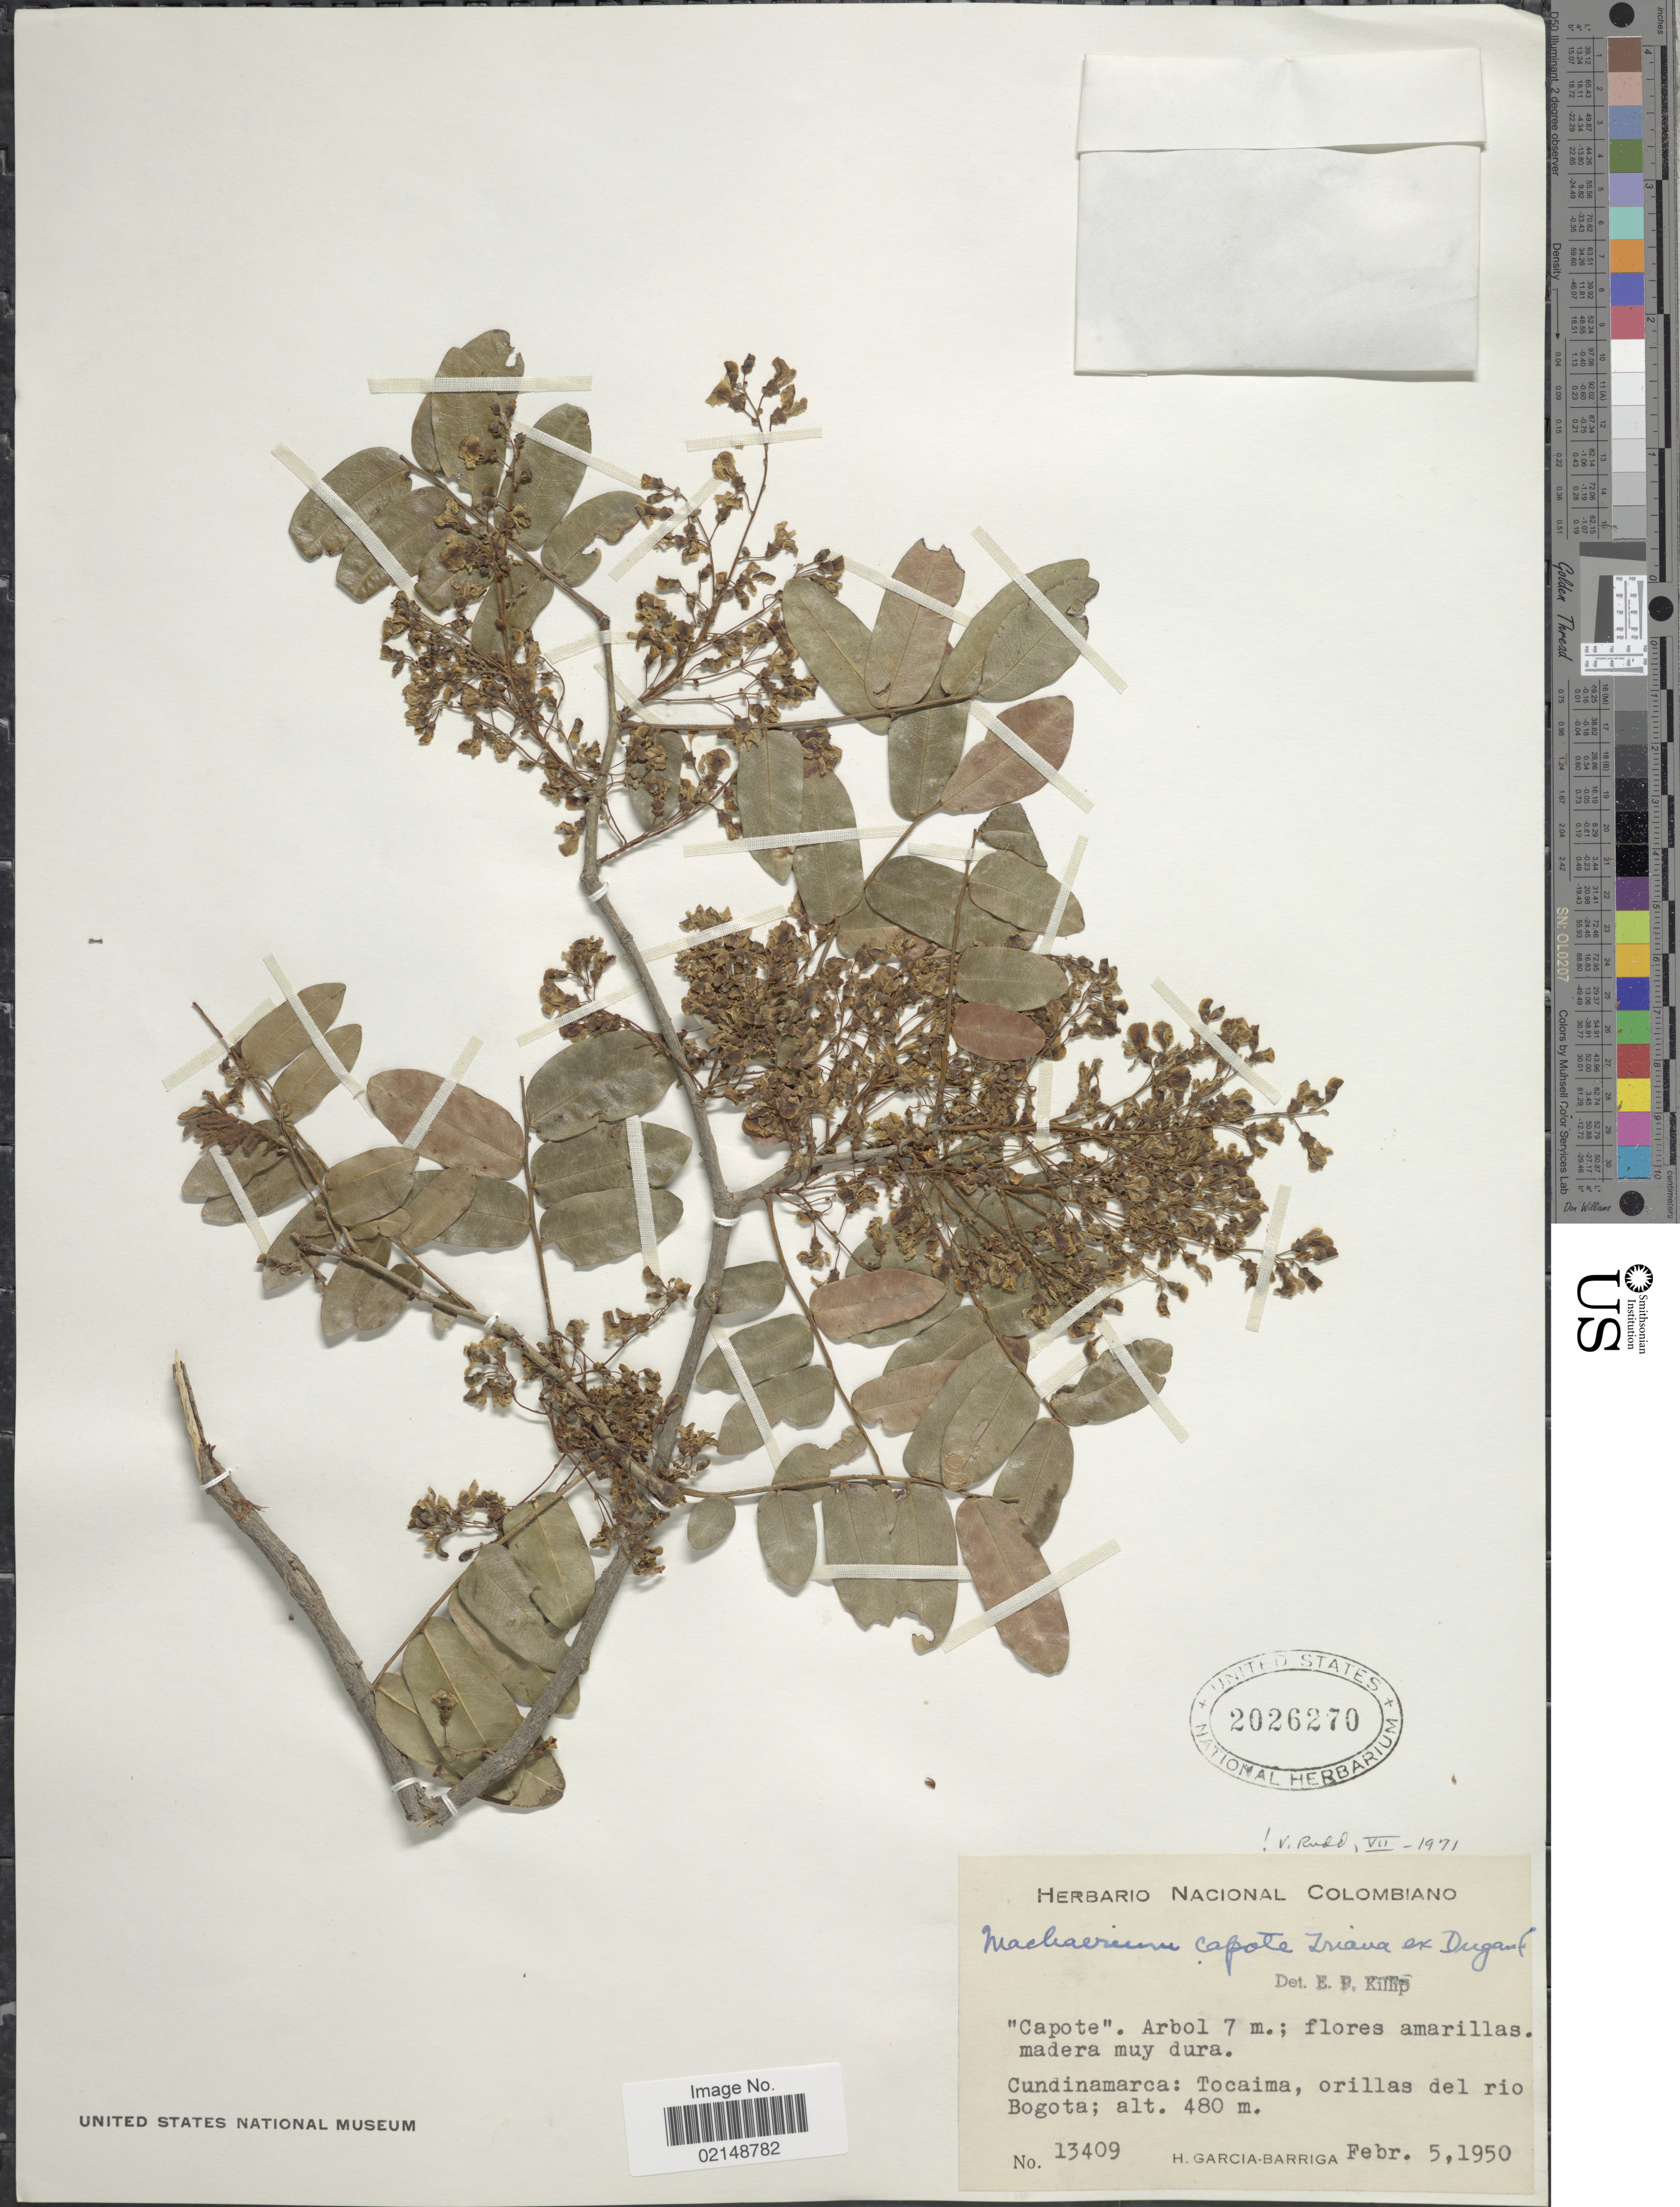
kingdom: Plantae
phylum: Tracheophyta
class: Magnoliopsida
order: Fabales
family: Fabaceae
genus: Machaerium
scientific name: Machaerium capote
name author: Triana ex Dugand G.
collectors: H. García Barriga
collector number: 13409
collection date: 1950-02-05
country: Colombia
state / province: Cundinamarca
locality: Tocaima, orillas del rio Bogota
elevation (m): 480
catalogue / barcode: US 2026270